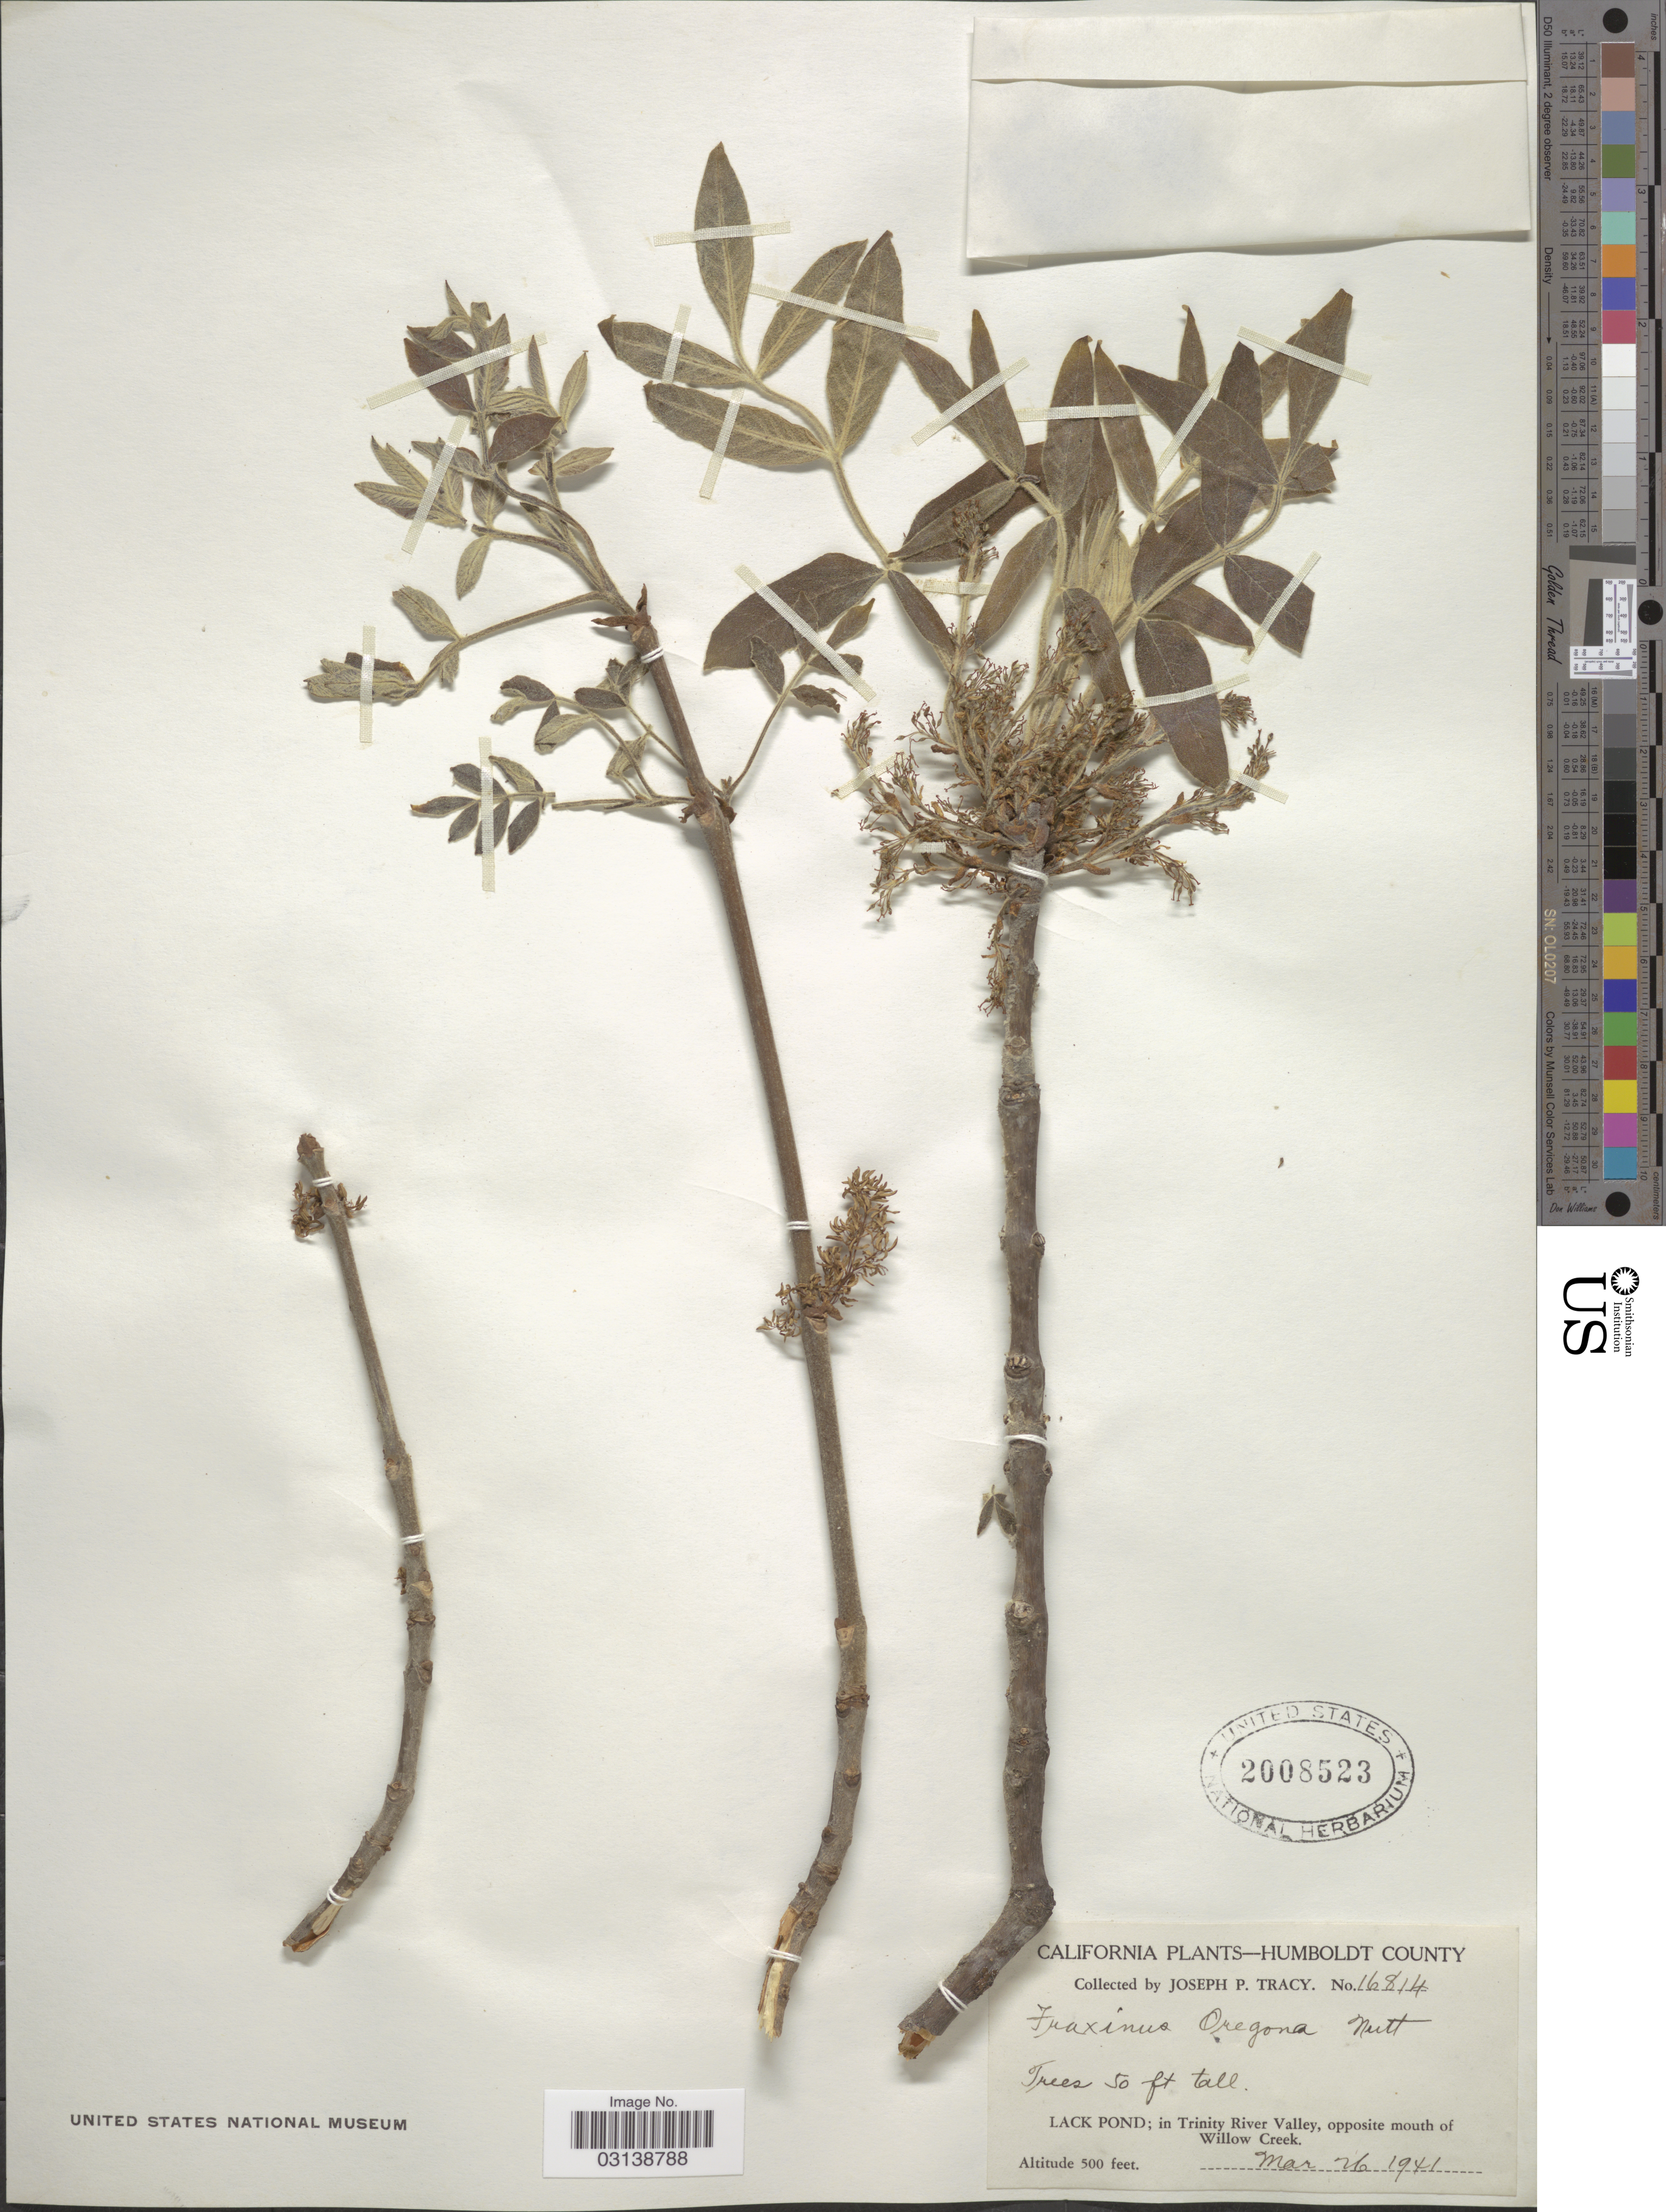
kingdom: Plantae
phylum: Tracheophyta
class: Magnoliopsida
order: Lamiales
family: Oleaceae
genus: Fraxinus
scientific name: Fraxinus latifolia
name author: Benth.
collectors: J. Tracy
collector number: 16814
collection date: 1941-03-26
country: United States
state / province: California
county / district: Humboldt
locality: Humboldt County. Lack Pond; in Trinity River Valley, opposite mouth of Willow Creek.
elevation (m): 152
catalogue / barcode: US 2008523